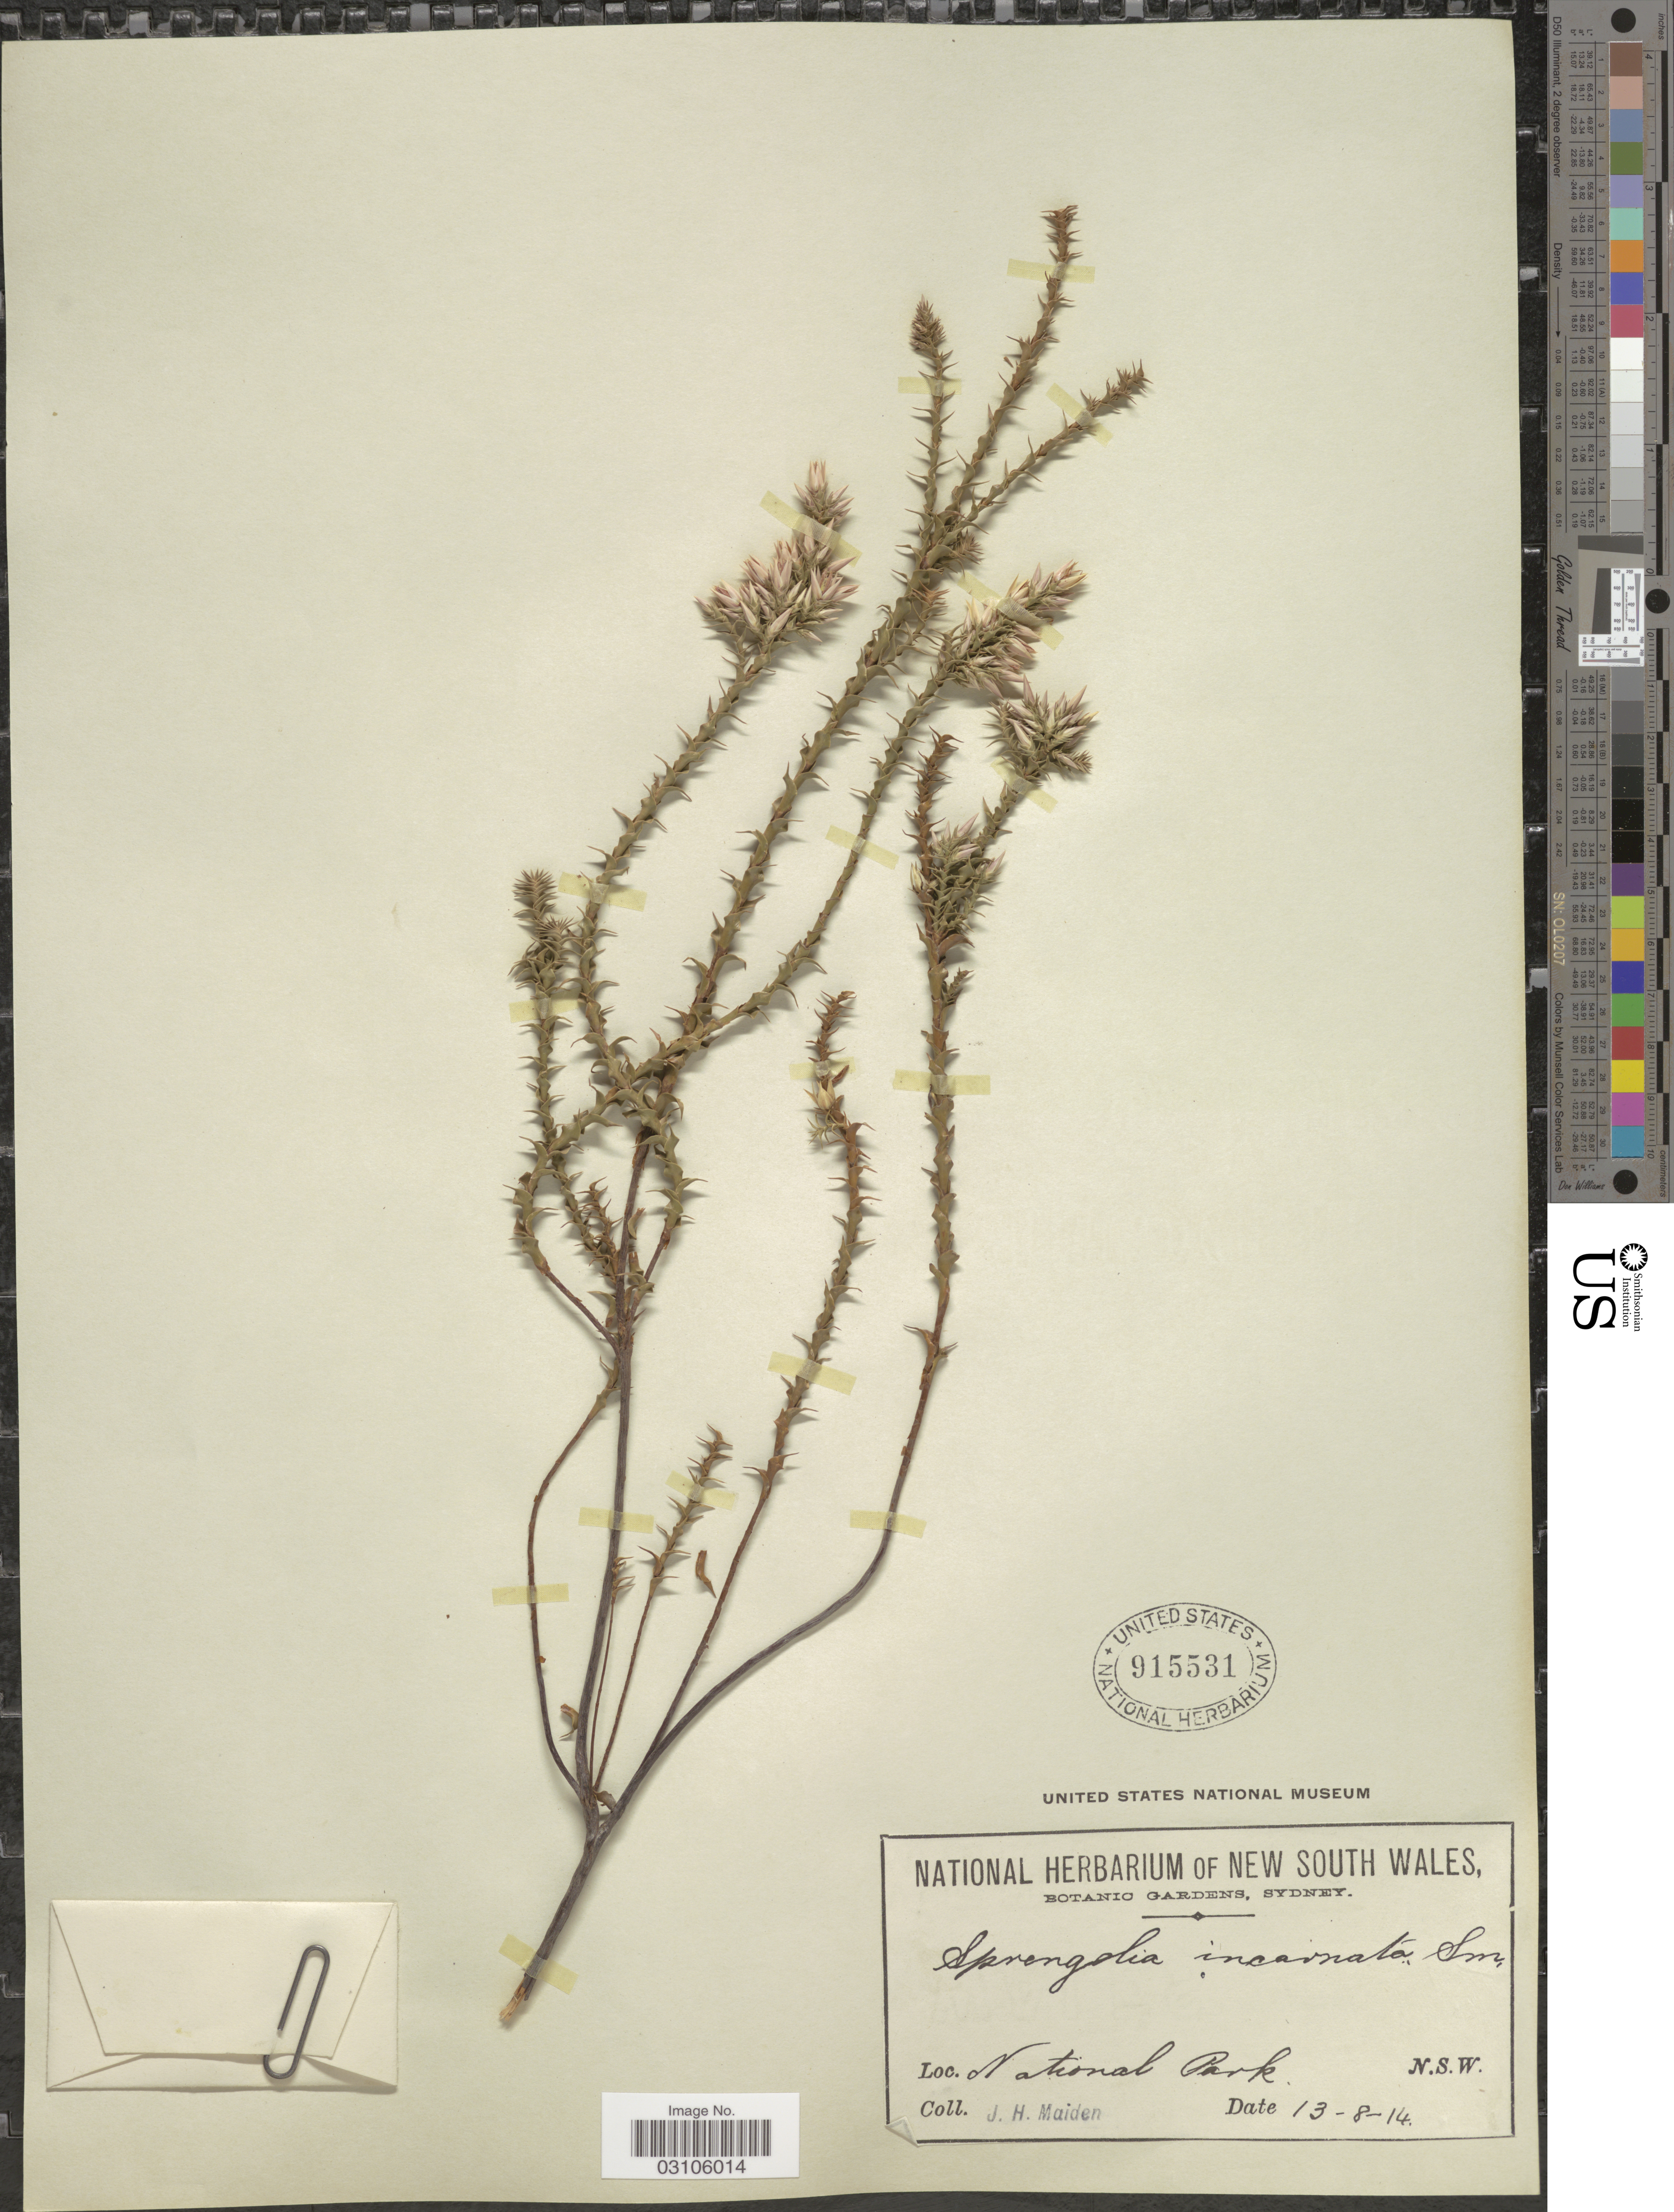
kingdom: Plantae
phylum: Tracheophyta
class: Magnoliopsida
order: Ericales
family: Ericaceae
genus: Sprengelia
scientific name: Sprengelia incarnata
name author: L.S. Sm.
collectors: J. Maiden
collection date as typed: Transcribed d/m/y: 13/8/14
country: Australia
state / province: New South Wales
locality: National Park. N.S.W.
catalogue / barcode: US 915531